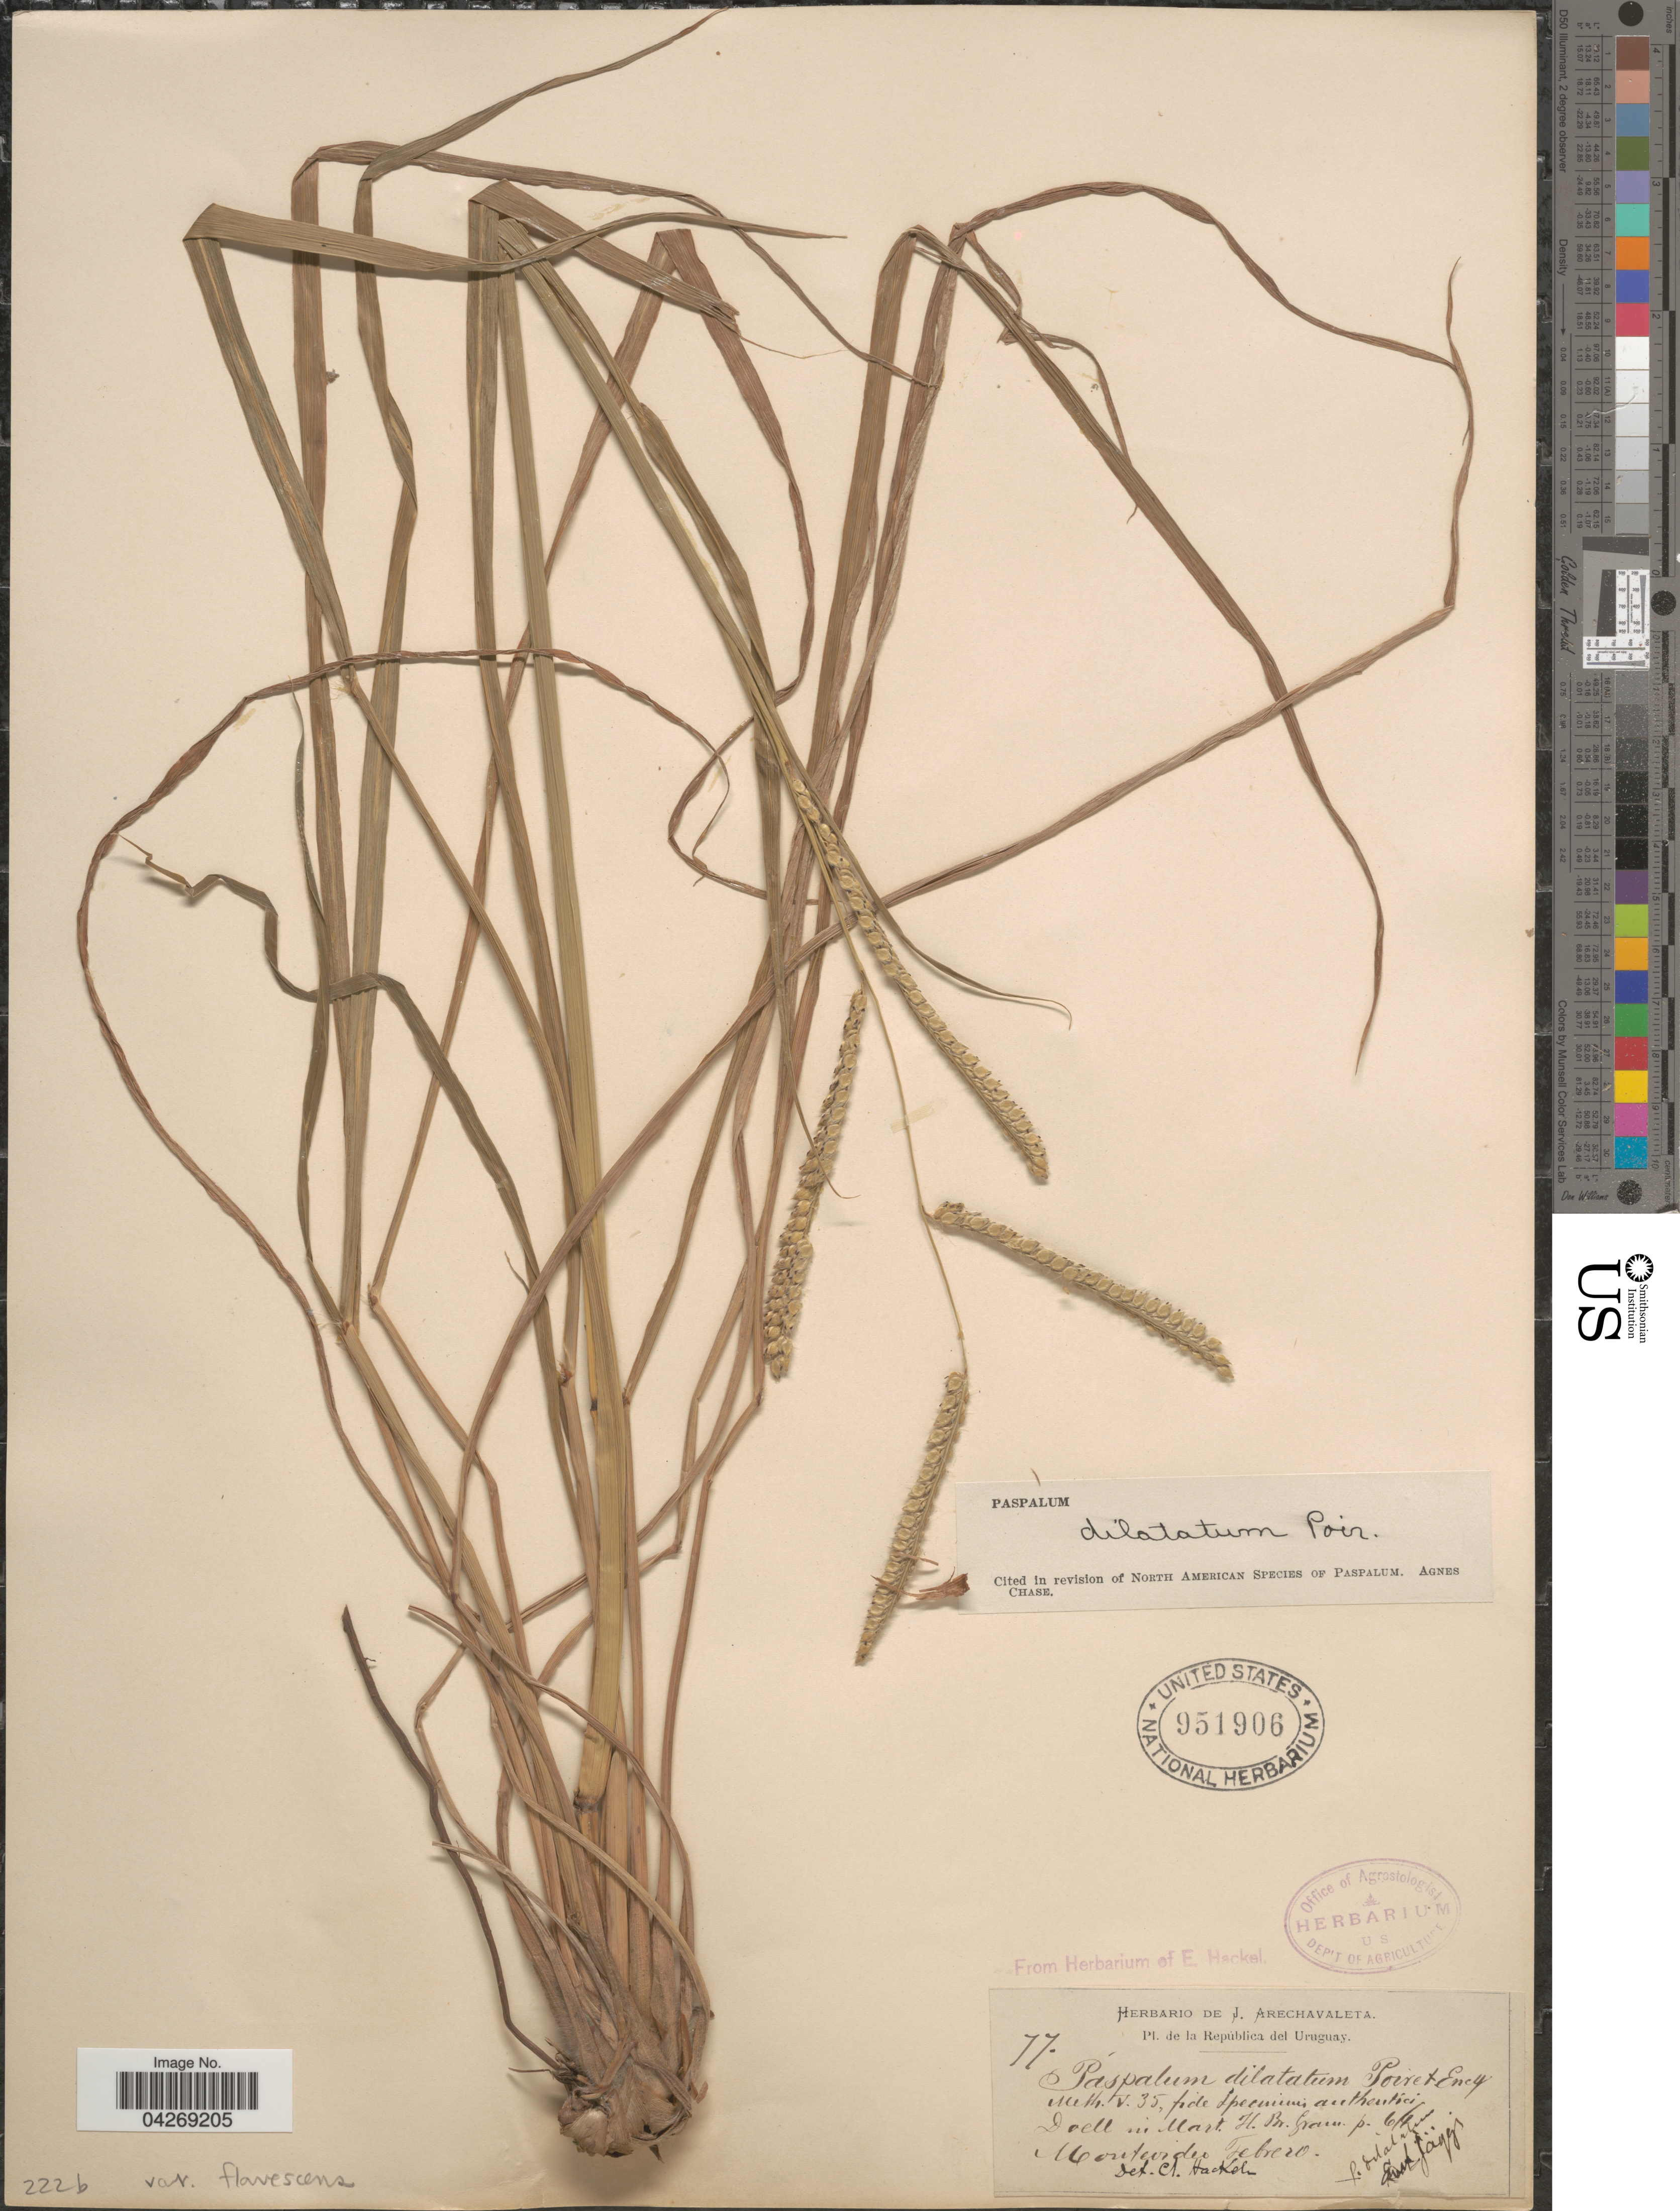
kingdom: Plantae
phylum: Tracheophyta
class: Liliopsida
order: Poales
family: Poaceae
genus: Paspalum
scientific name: Paspalum dilatatum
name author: Poir.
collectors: ex herb. de J. Arechavaleta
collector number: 77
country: Uruguay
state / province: Montevideo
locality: La República del Uruguay.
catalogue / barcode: US 951906